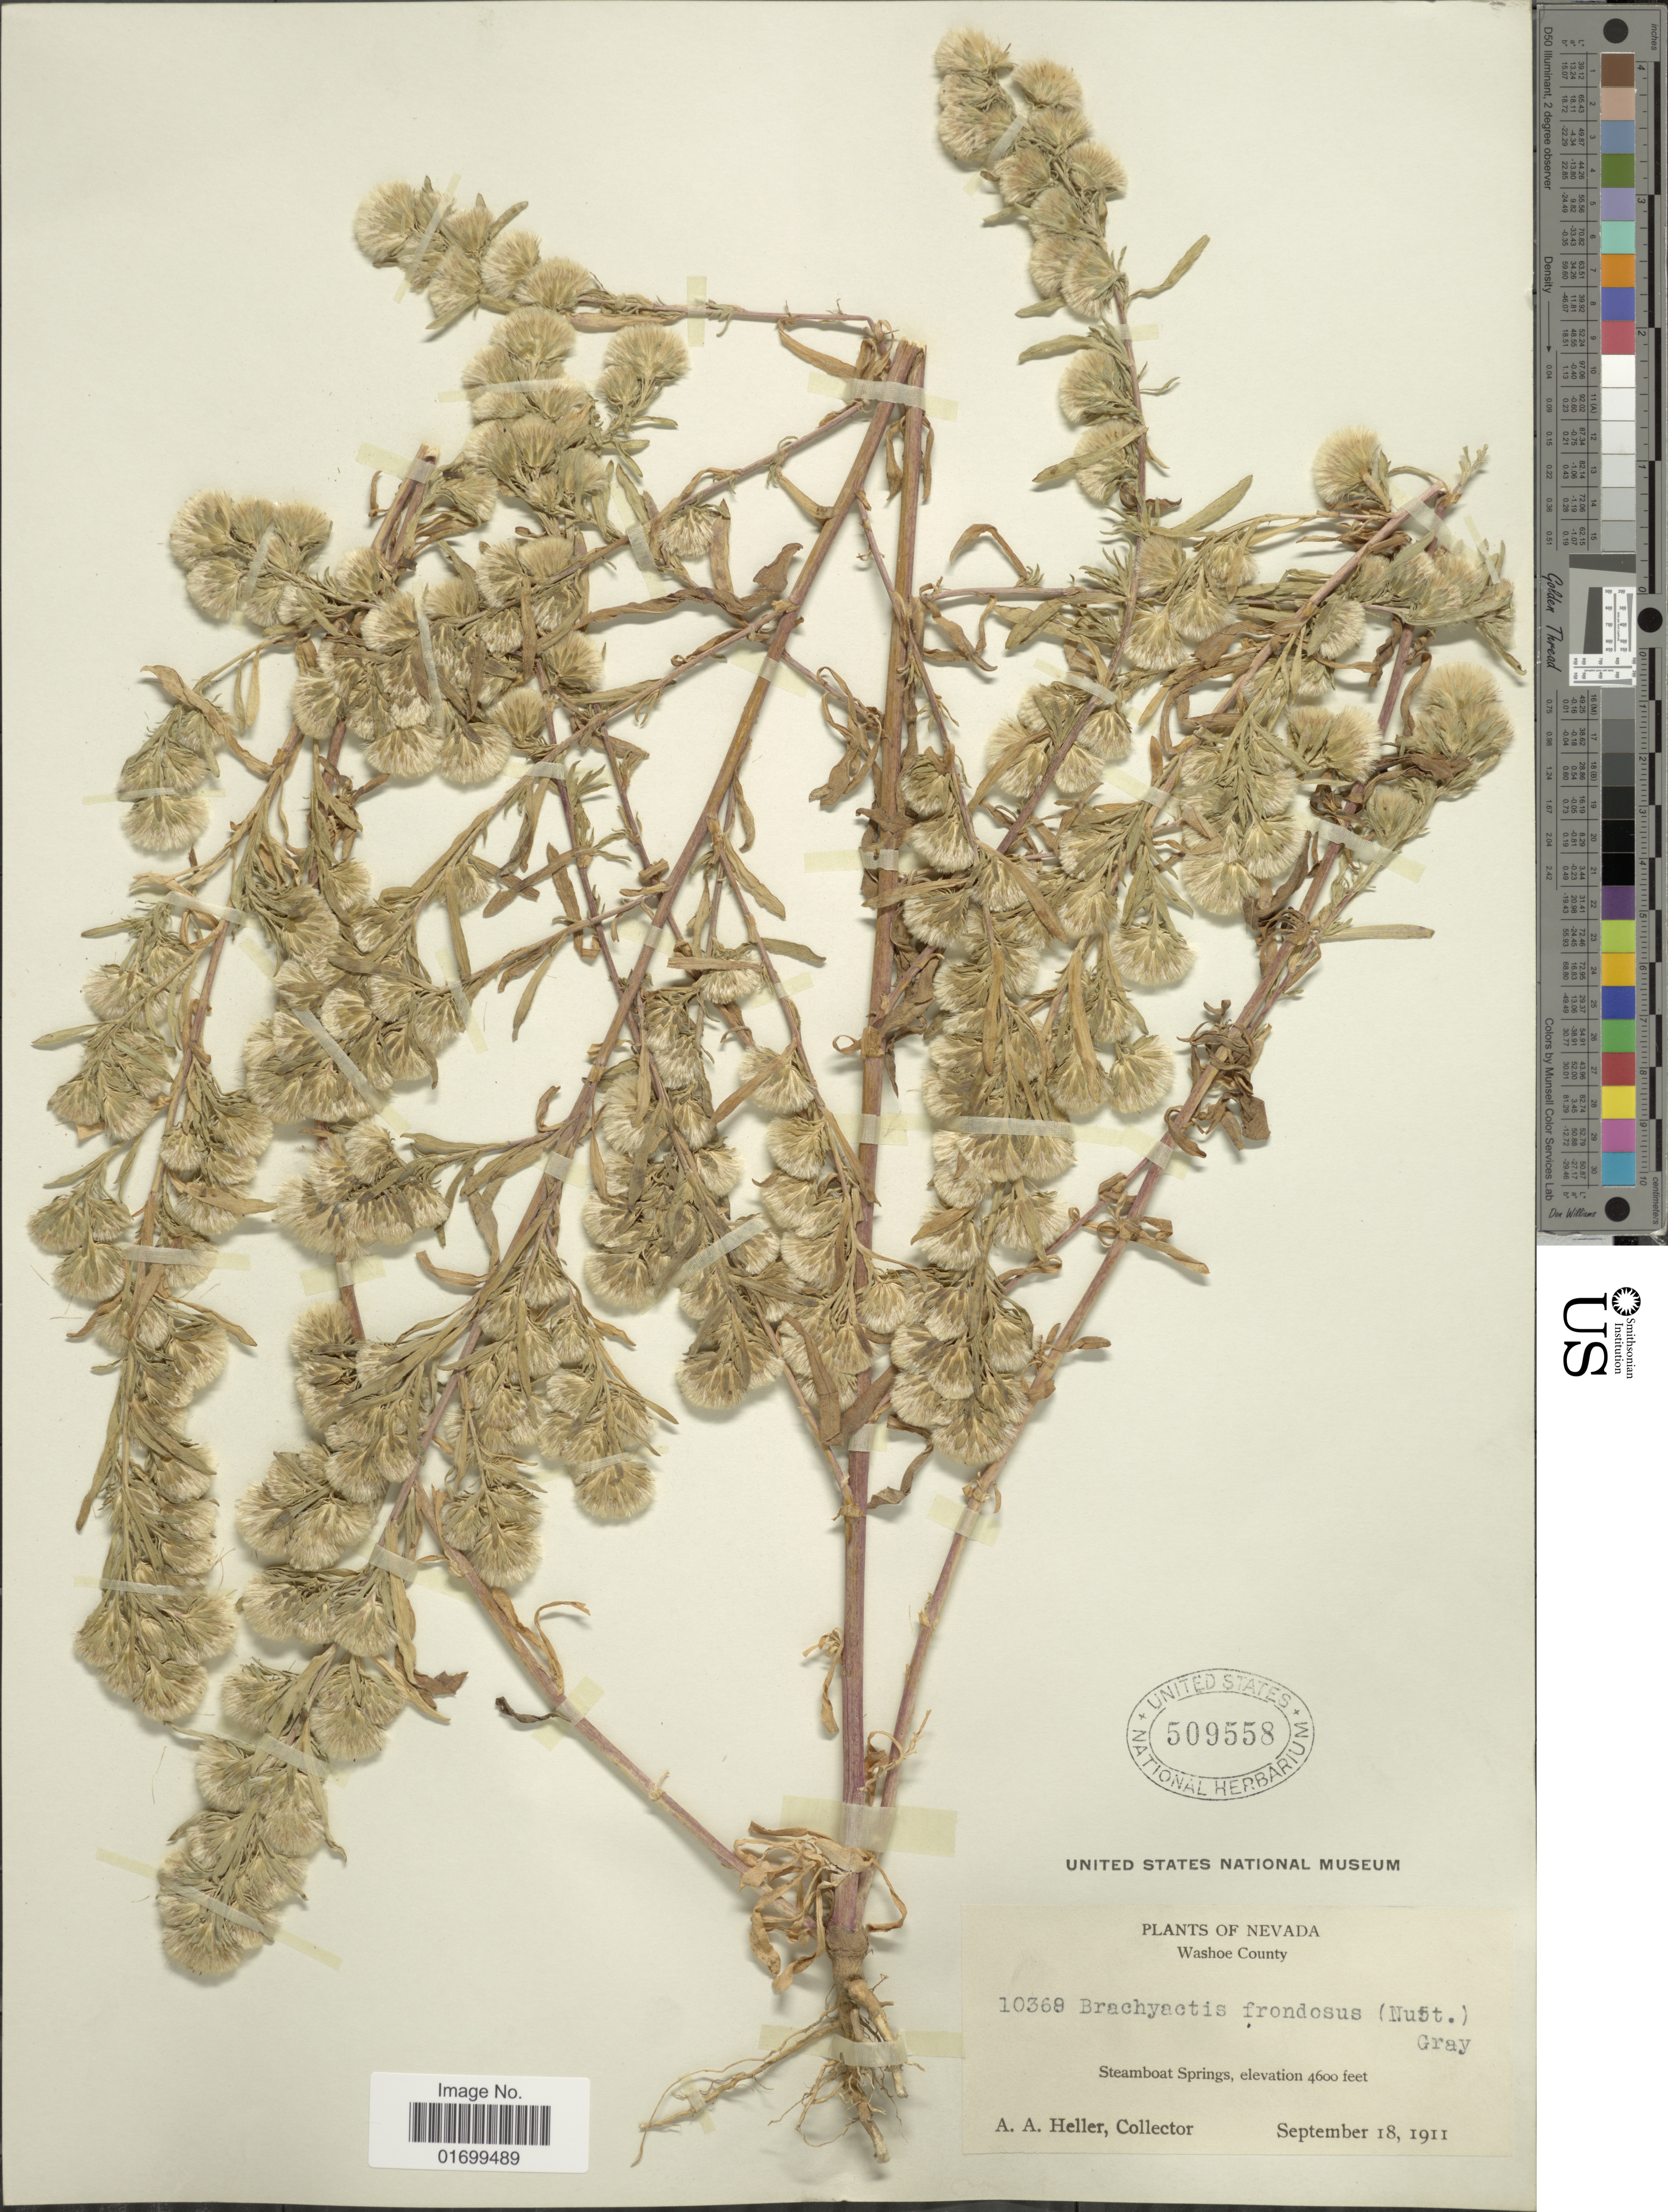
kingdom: Plantae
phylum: Tracheophyta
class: Magnoliopsida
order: Asterales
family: Asteraceae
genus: Symphyotrichum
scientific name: Symphyotrichum frondosum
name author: (Nutt.) G.L. Nesom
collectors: A. A. Heller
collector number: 10369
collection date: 1911-09-18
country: United States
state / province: Nevada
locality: Washoe County, Steamboat Springs.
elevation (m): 1402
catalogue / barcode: US 509558